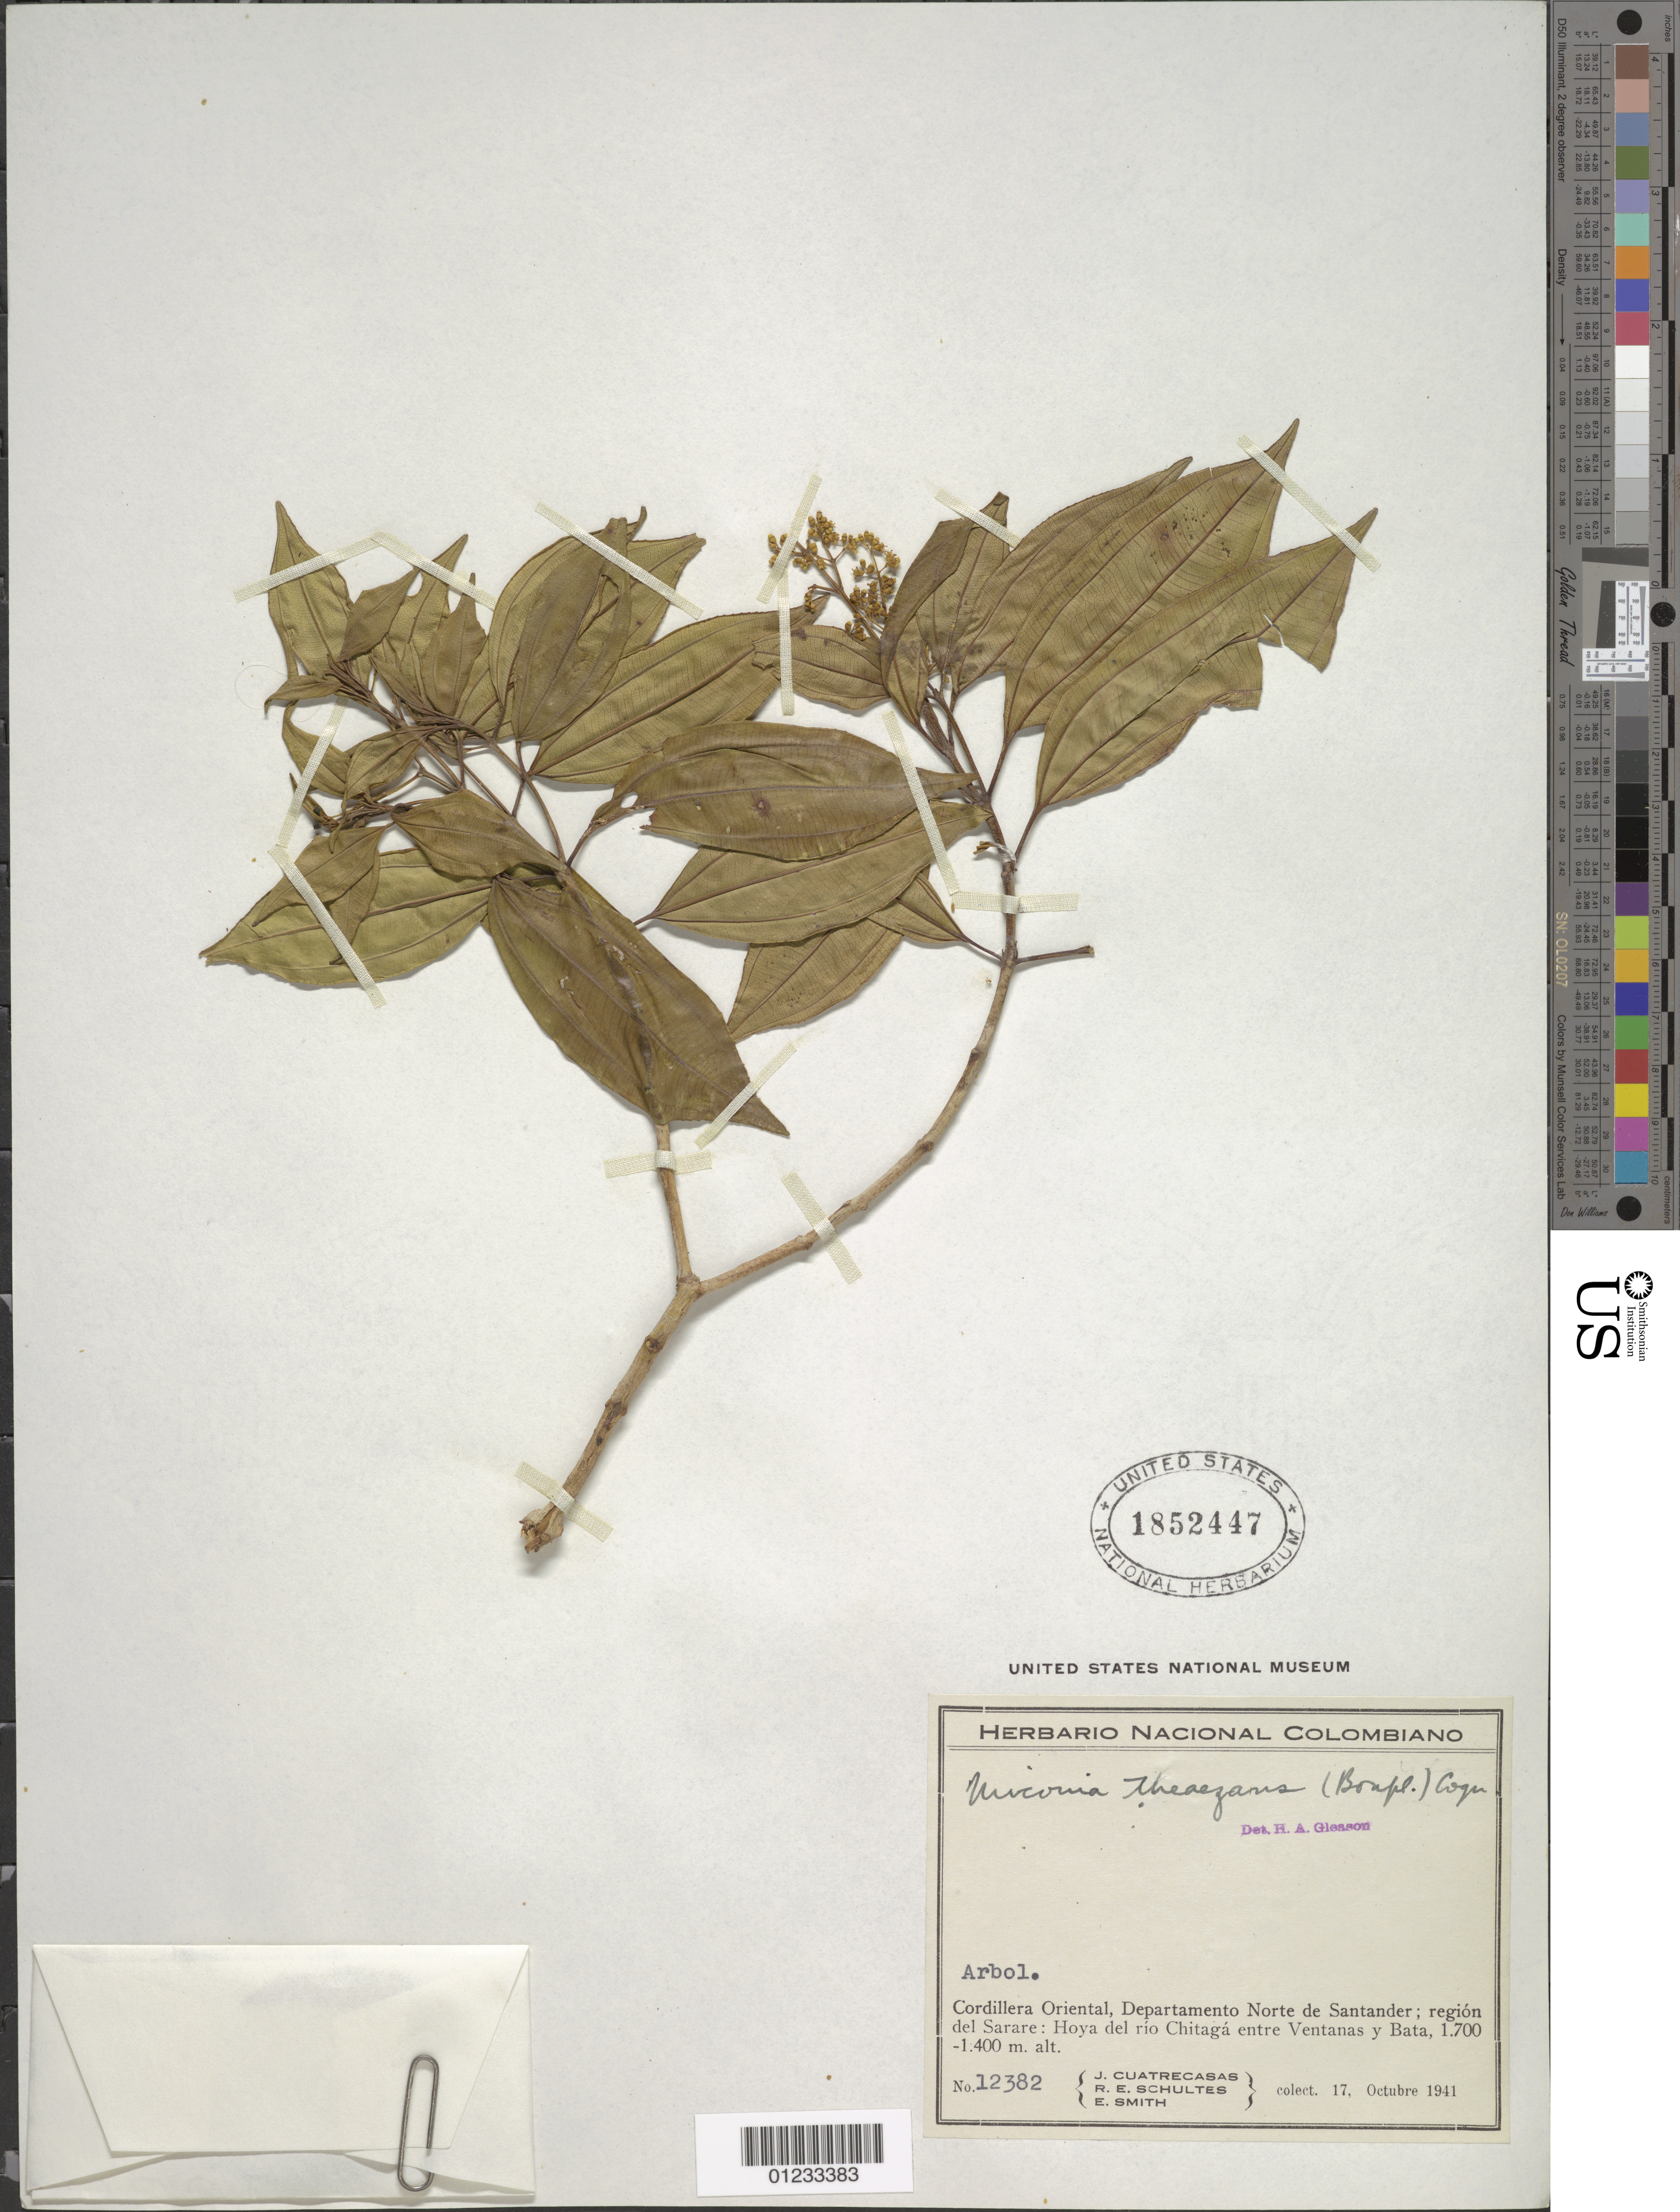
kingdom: Plantae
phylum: Tracheophyta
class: Magnoliopsida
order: Myrtales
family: Melastomataceae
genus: Miconia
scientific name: Miconia theizans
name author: (Bonpl.) Cogn.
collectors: J. Cuatrecasas, R. E. Schultes & C. E. Smith Jr.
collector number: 12382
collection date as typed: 17 Oct 1941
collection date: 1941-10-17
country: Colombia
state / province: Norte de Santander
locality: Cordillera Oriental; región del Sarare: Hoya del rio Chitagá entre Ventanas y Bata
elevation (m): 1400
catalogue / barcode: US 1852447